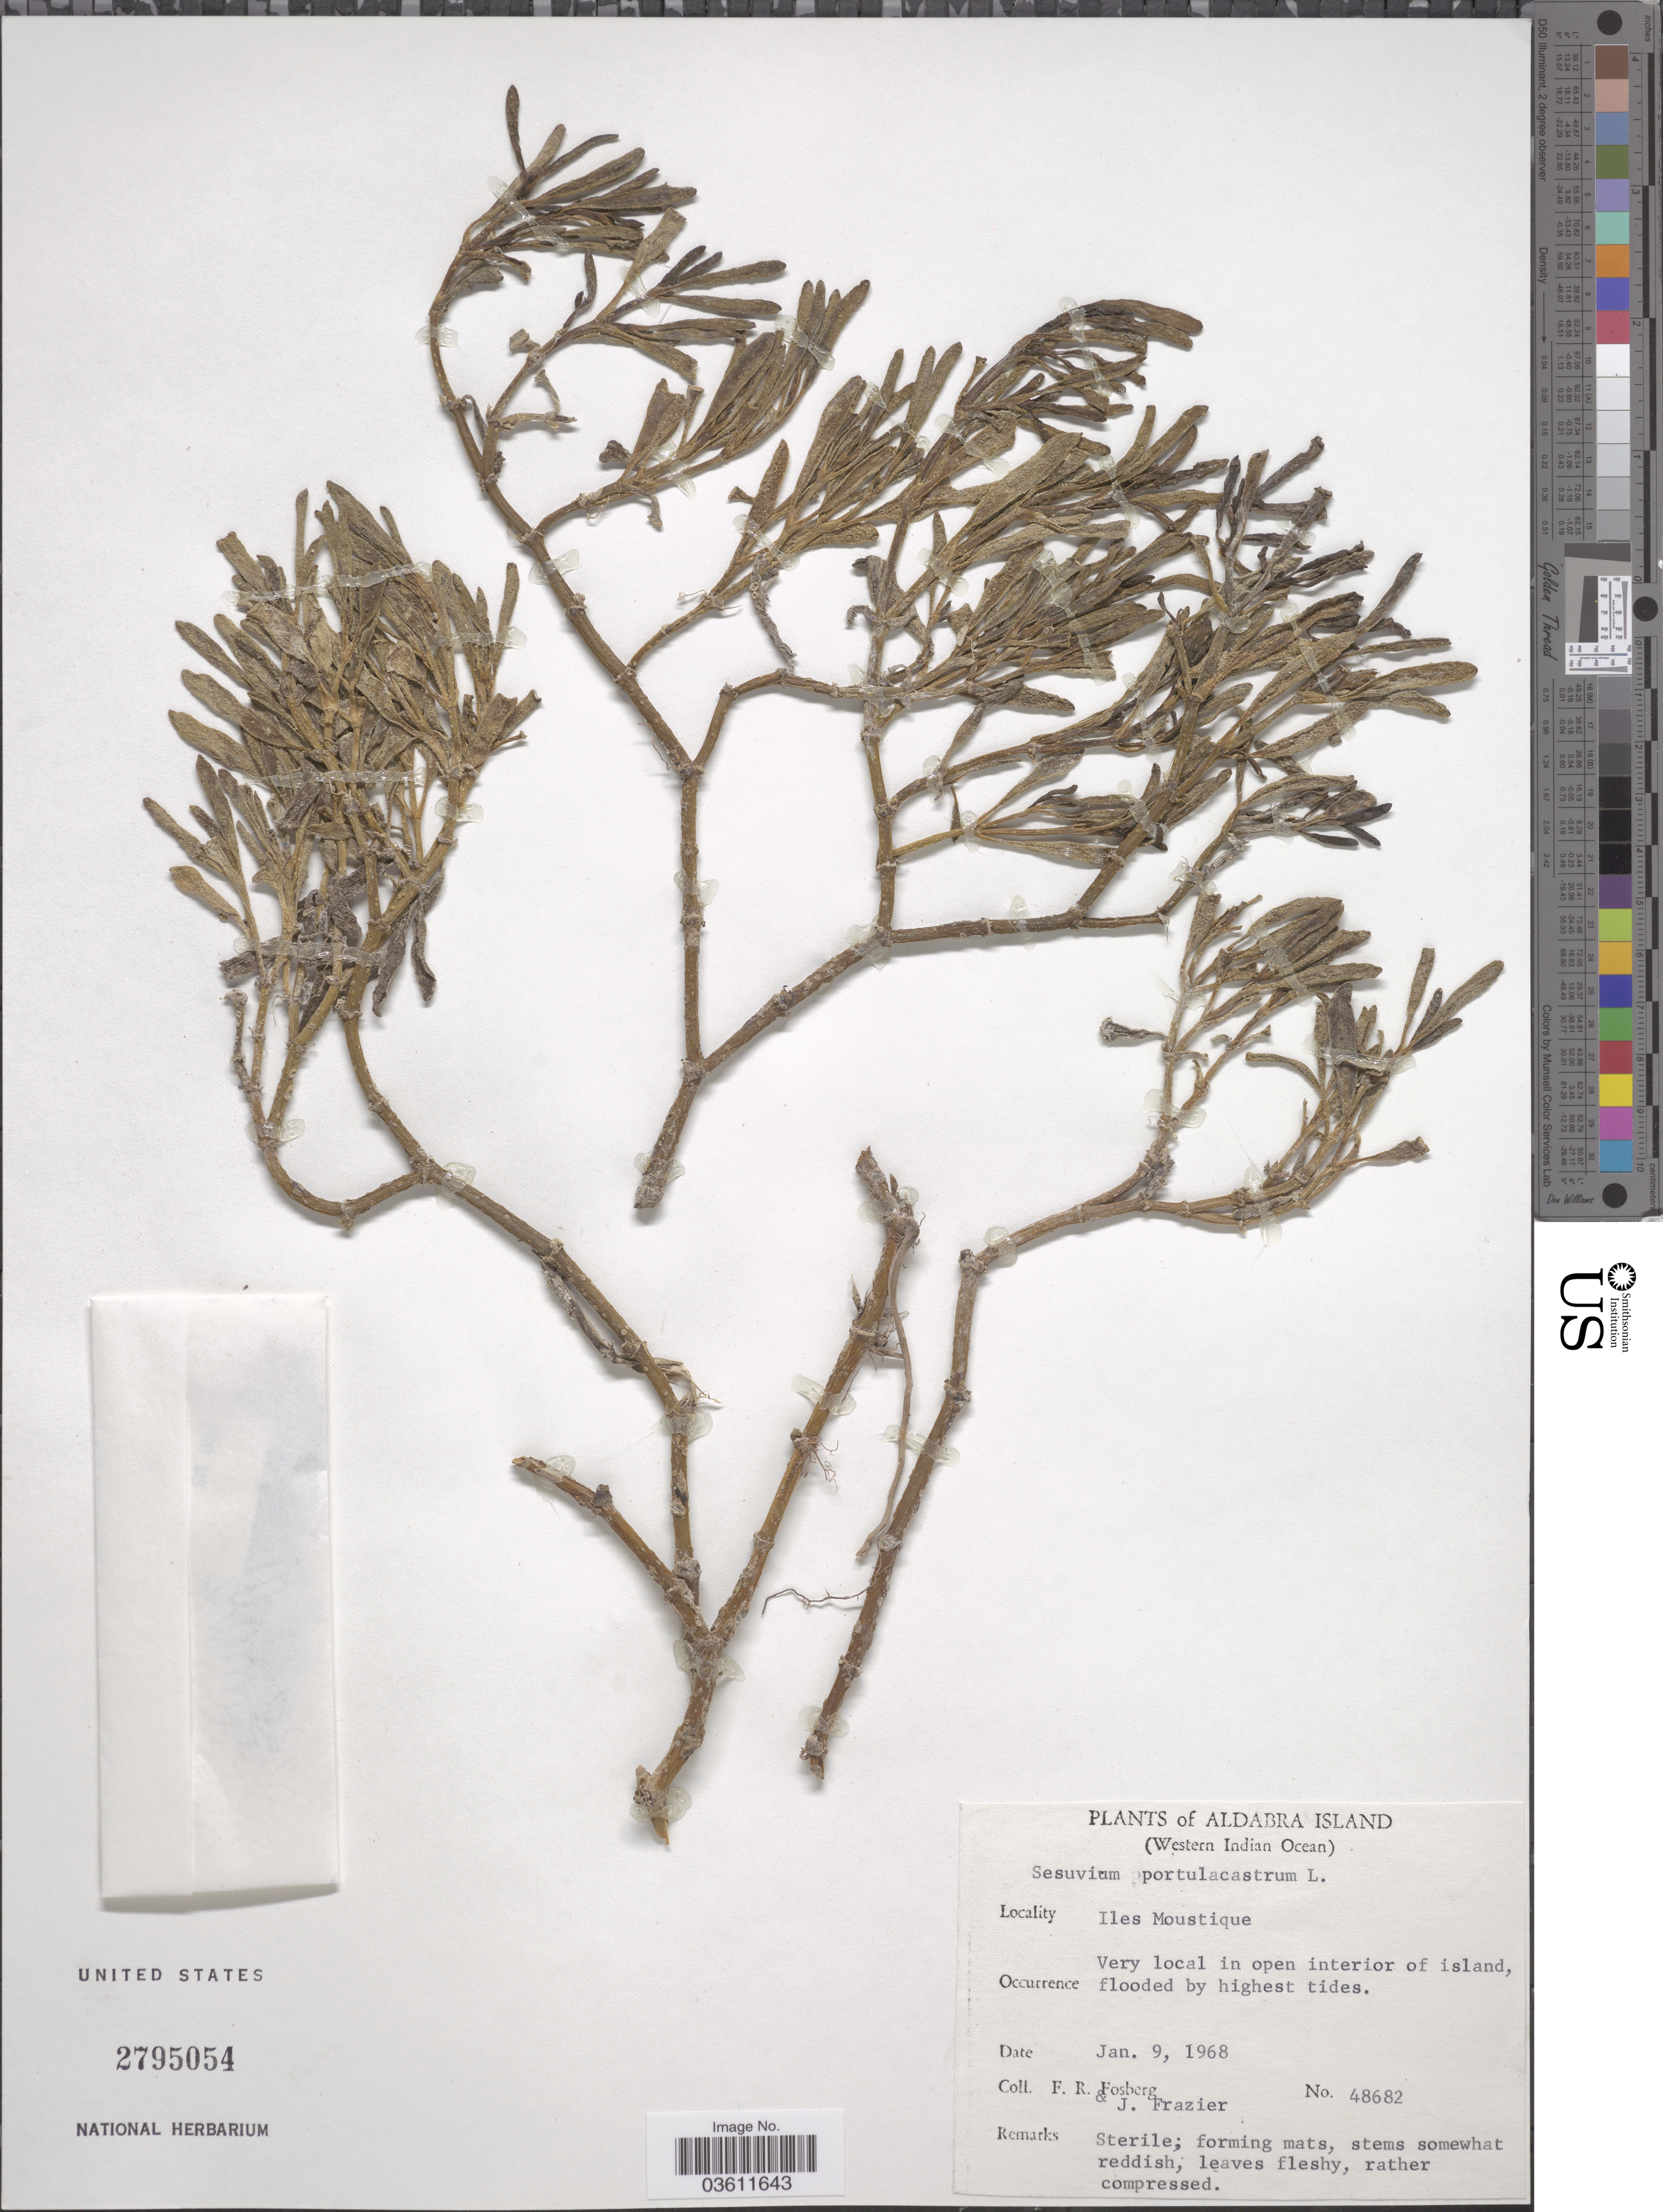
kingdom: Plantae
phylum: Tracheophyta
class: Magnoliopsida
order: Caryophyllales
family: Aizoaceae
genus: Sesuvium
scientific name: Sesuvium portulacastrum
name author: (L.) L.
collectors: F. R. Fosberg & J. Frazier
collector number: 48682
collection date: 1968-01-09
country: Seychelles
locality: Aldabra Island. (Western Indian Ocean). Iles Moustique.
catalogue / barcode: US 2795054